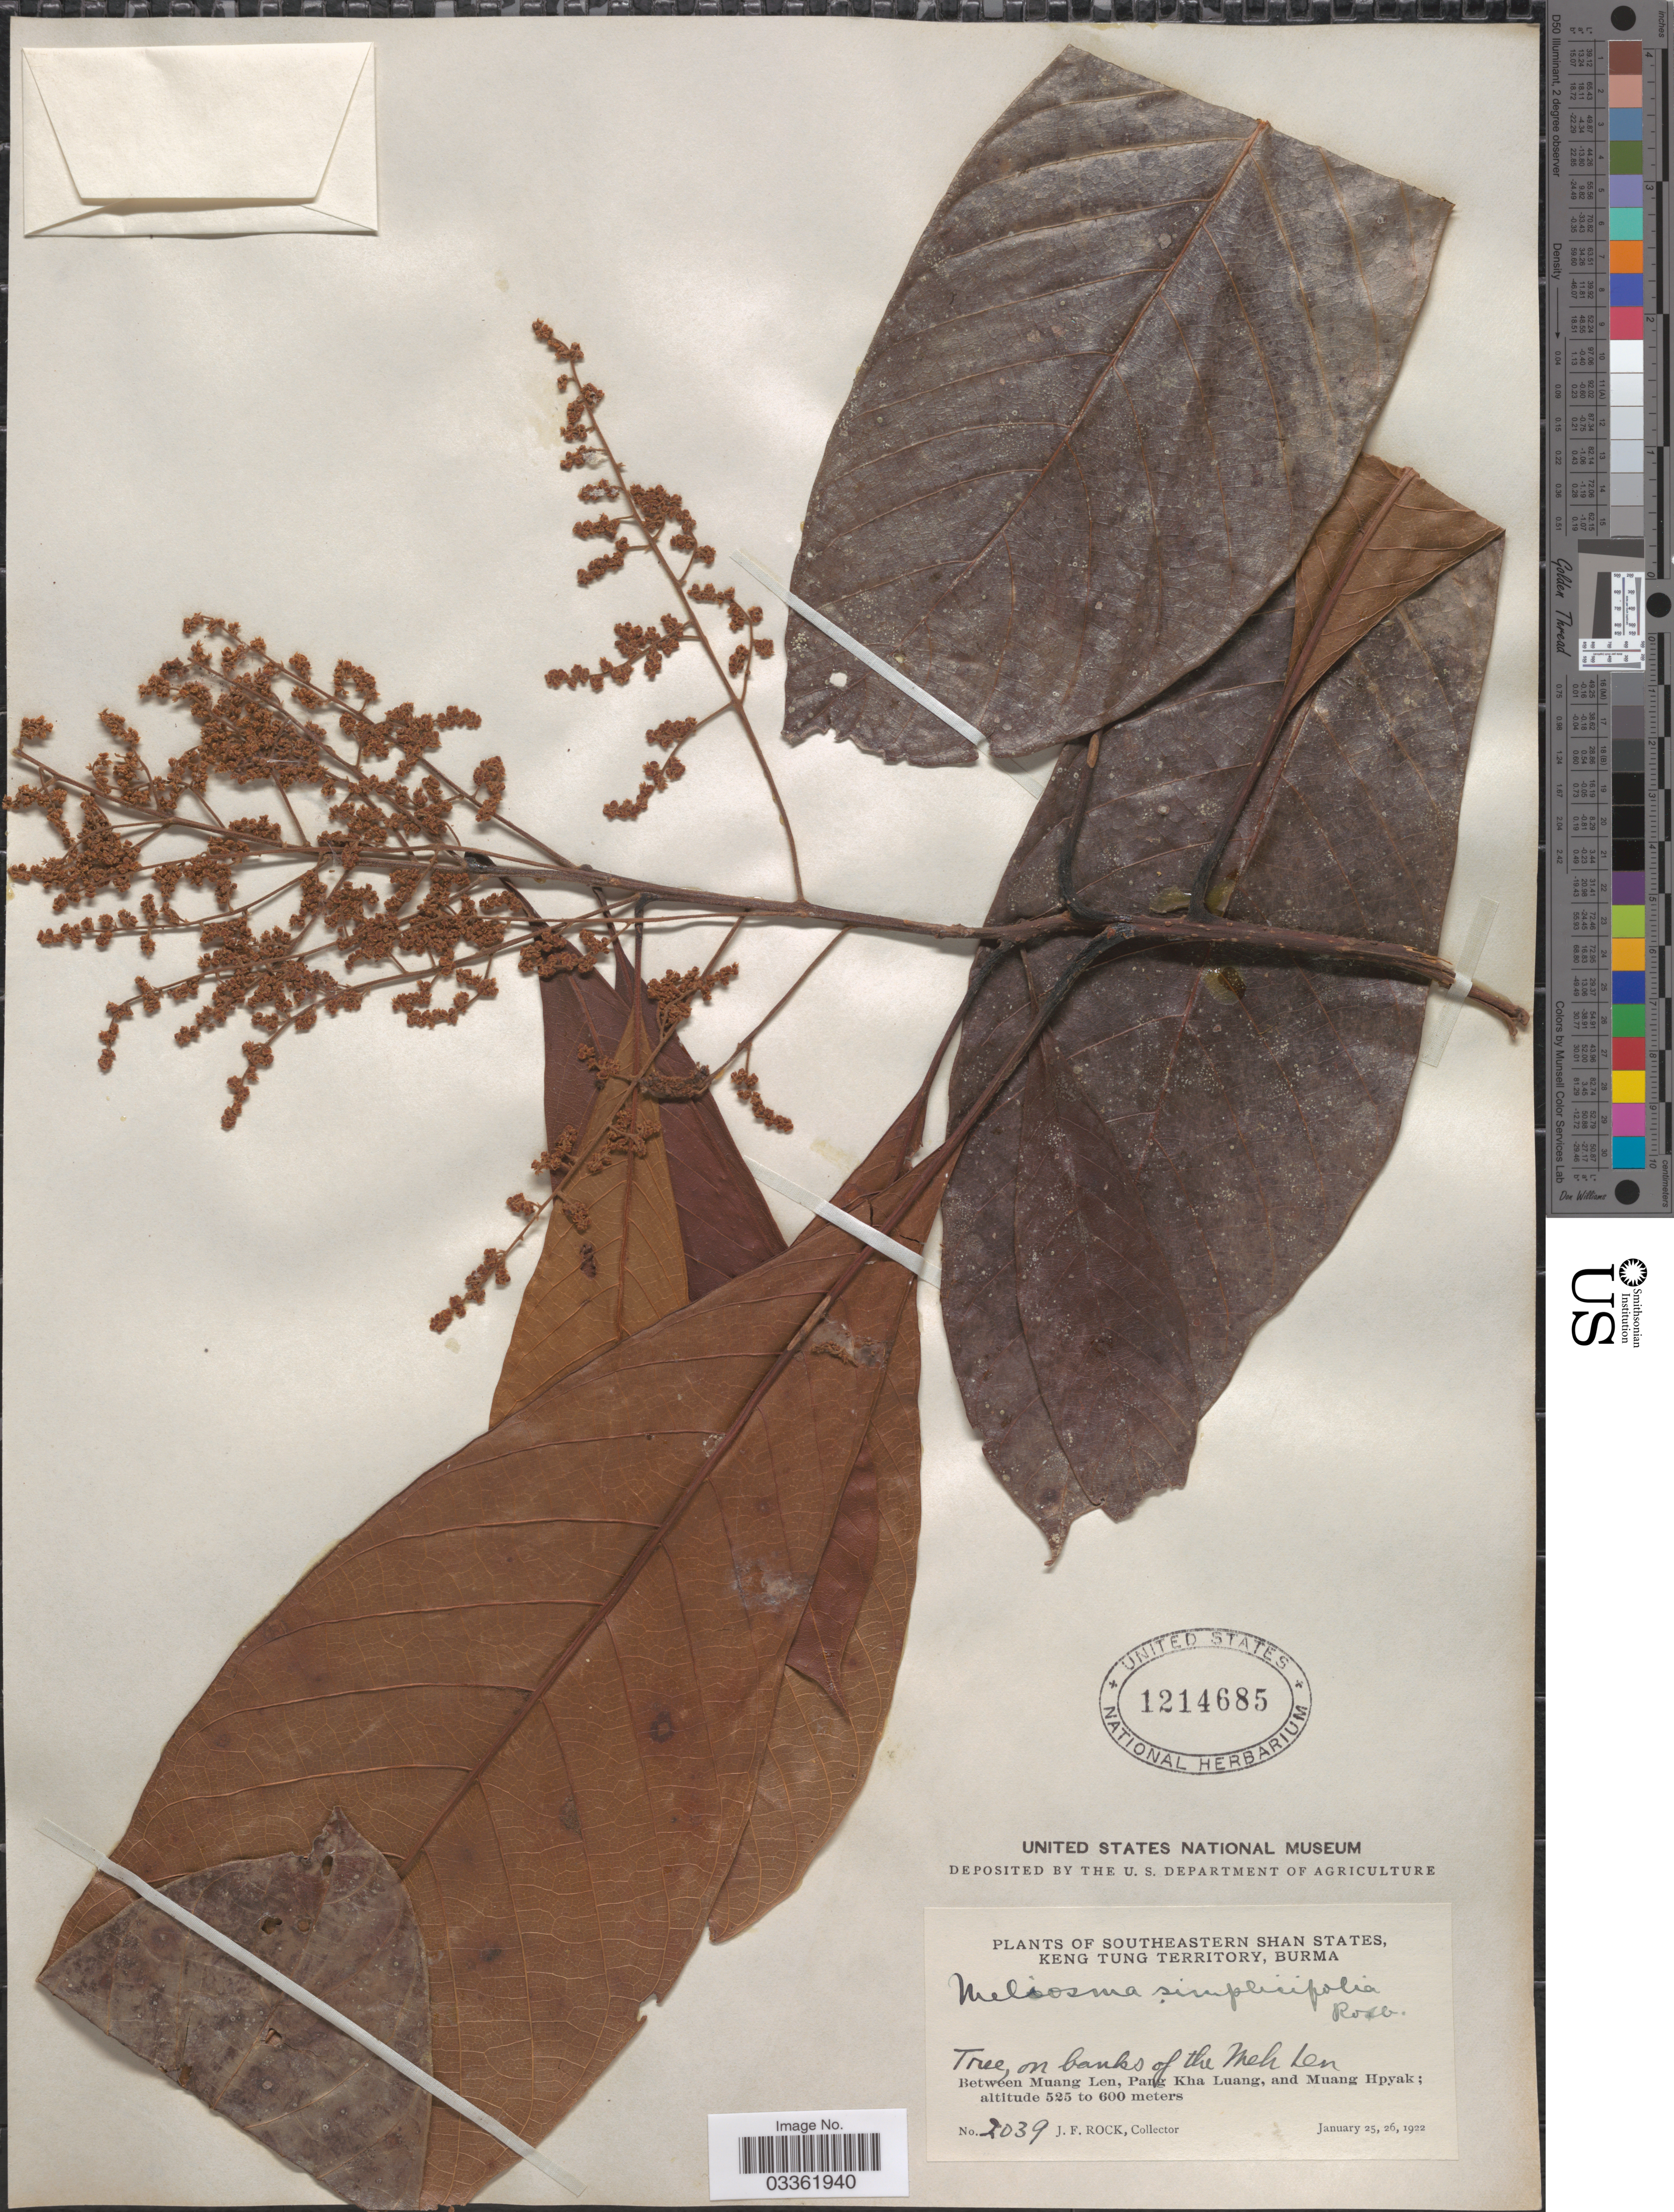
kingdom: Plantae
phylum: Tracheophyta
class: Magnoliopsida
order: Proteales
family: Sabiaceae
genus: Meliosma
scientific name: Meliosma simplicifolia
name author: (Roxb.) Walp.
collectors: J. Rock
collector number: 2039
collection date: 1922-01-25/1922-01-26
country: Myanmar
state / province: Shan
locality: Southeastern Shan States, Keng Tung Territory, Burma, Tree, on banks of the Meh Len, Between Muang Len, Pank Kha Luang, and Muang Hpyak.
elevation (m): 525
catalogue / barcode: US 1214685